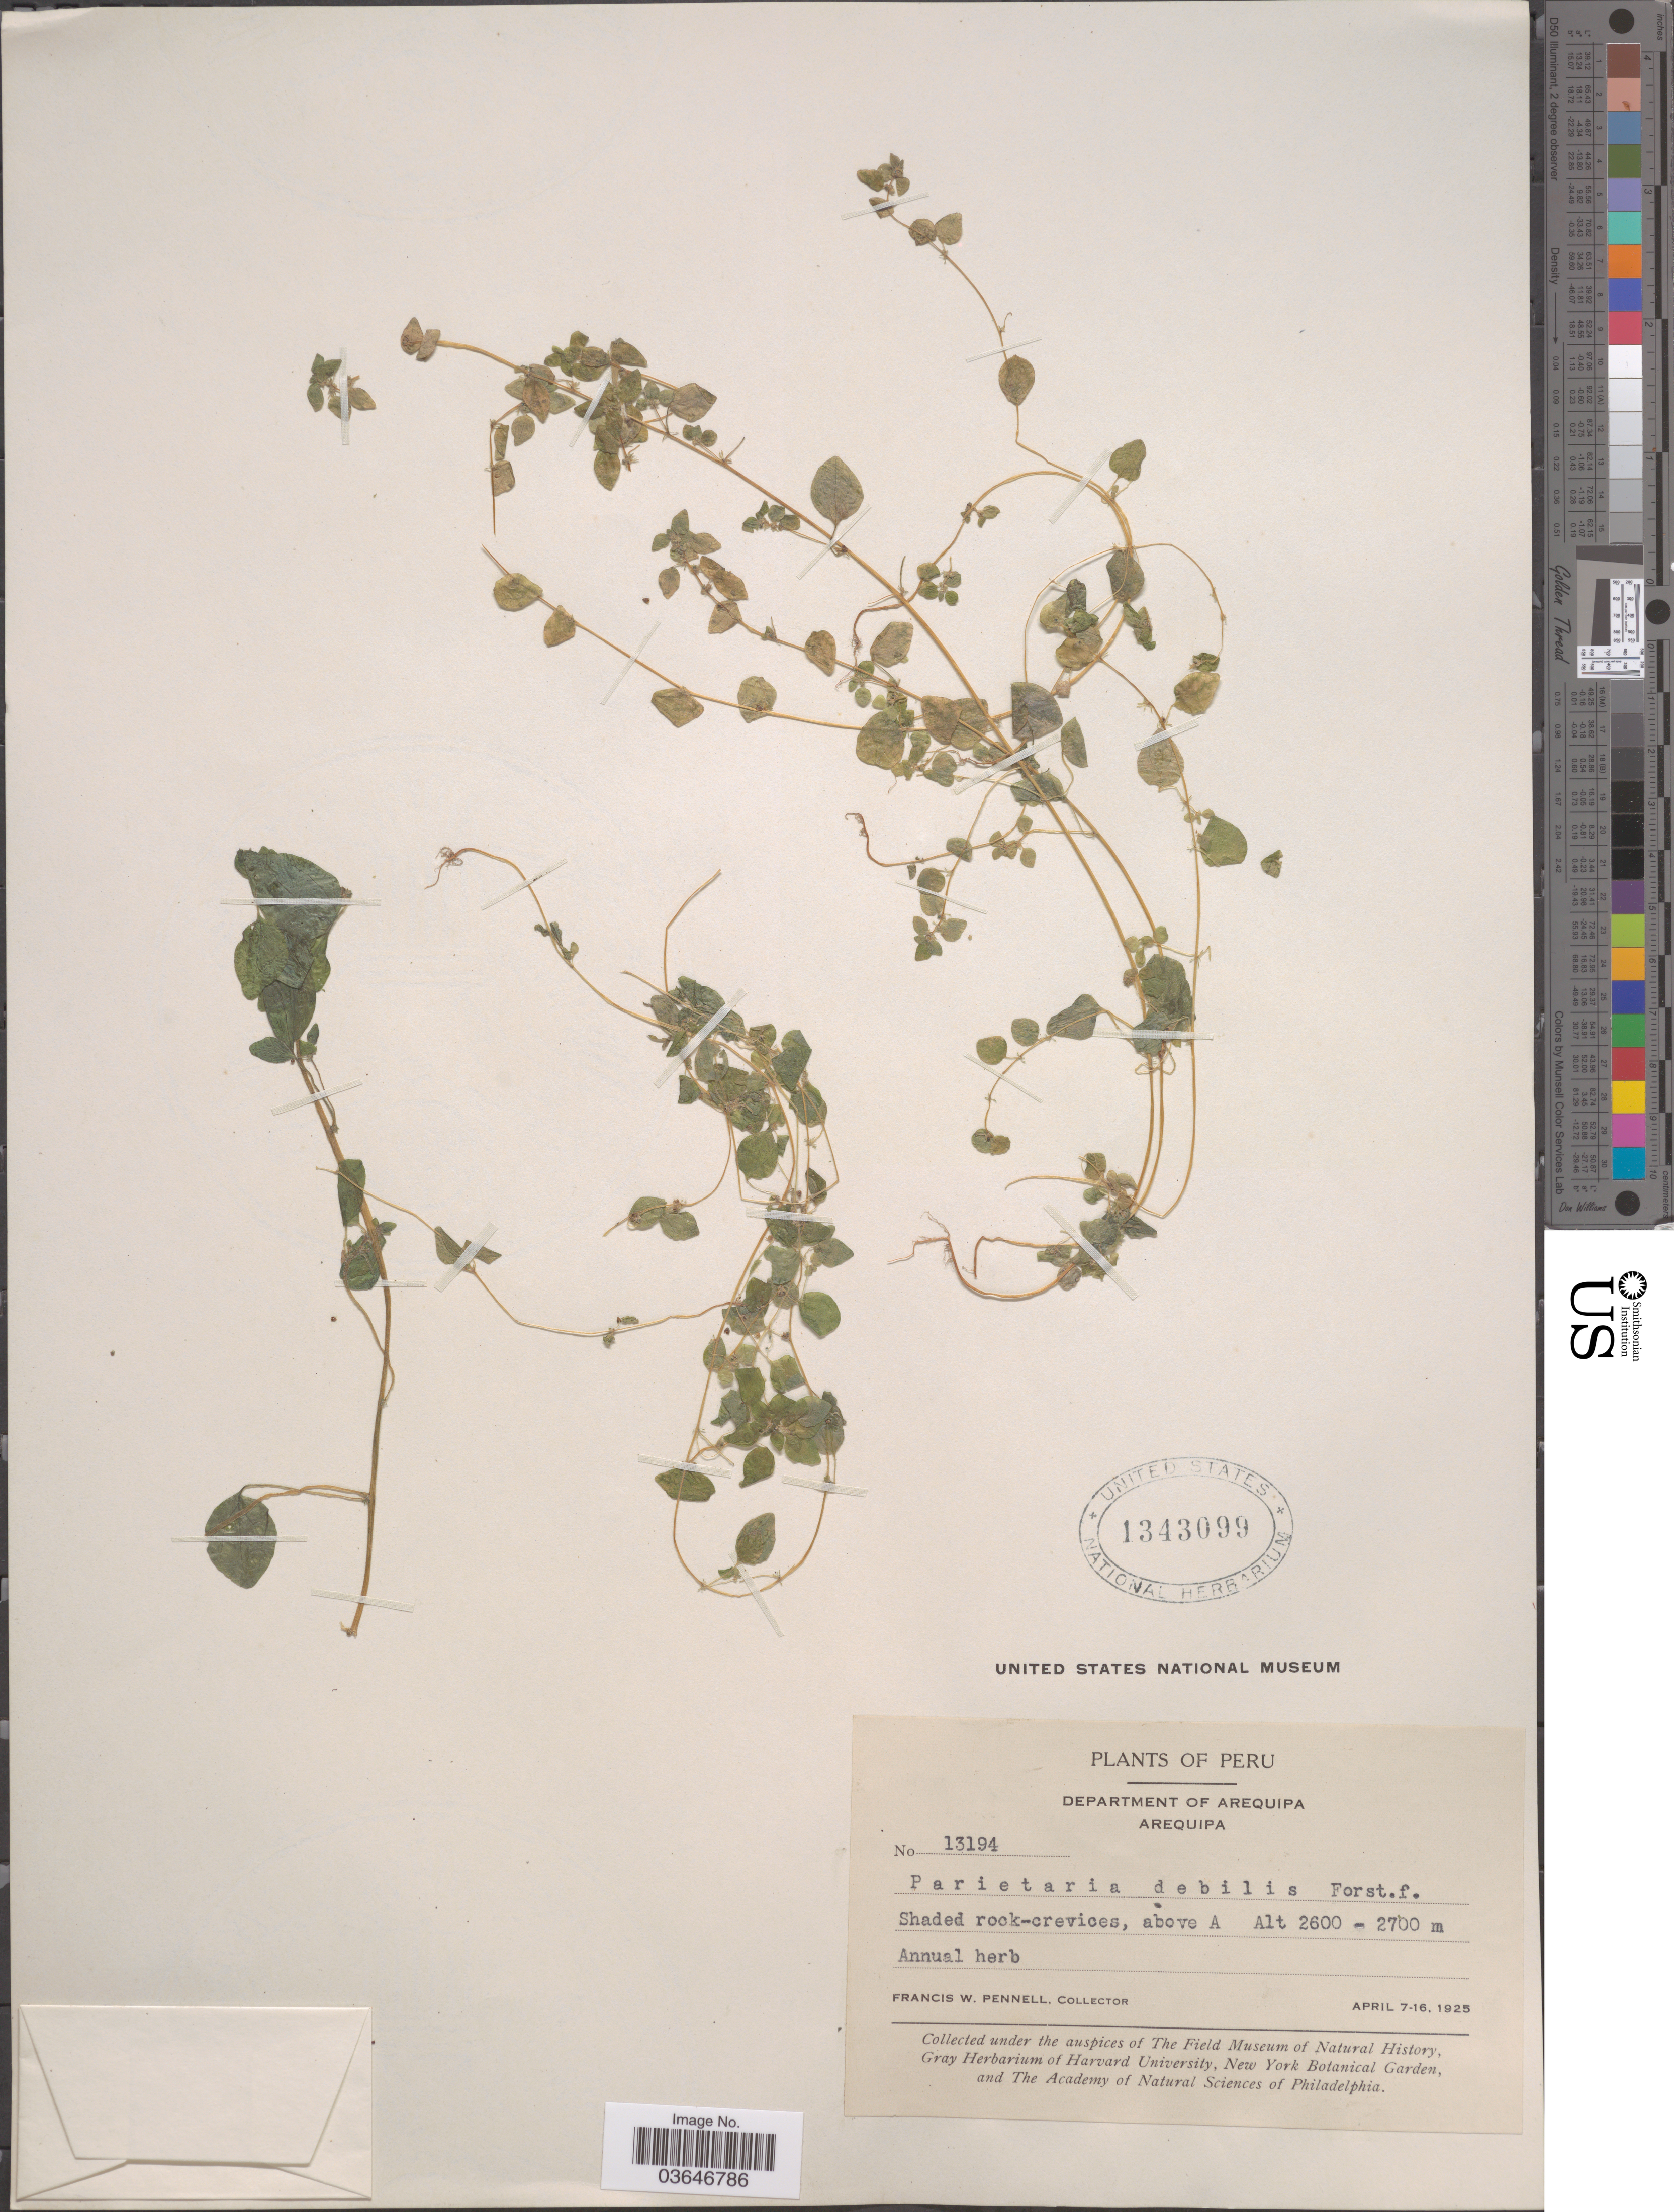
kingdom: Plantae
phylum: Tracheophyta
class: Magnoliopsida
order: Rosales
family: Urticaceae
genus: Parietaria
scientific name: Parietaria debilis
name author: G. Forst.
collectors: F. W. Pennell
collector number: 13194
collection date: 1925-04-07/1925-04-16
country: Peru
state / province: Arequipa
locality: Department of Arequipa. Above A.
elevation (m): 2600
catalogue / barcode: US 1343099